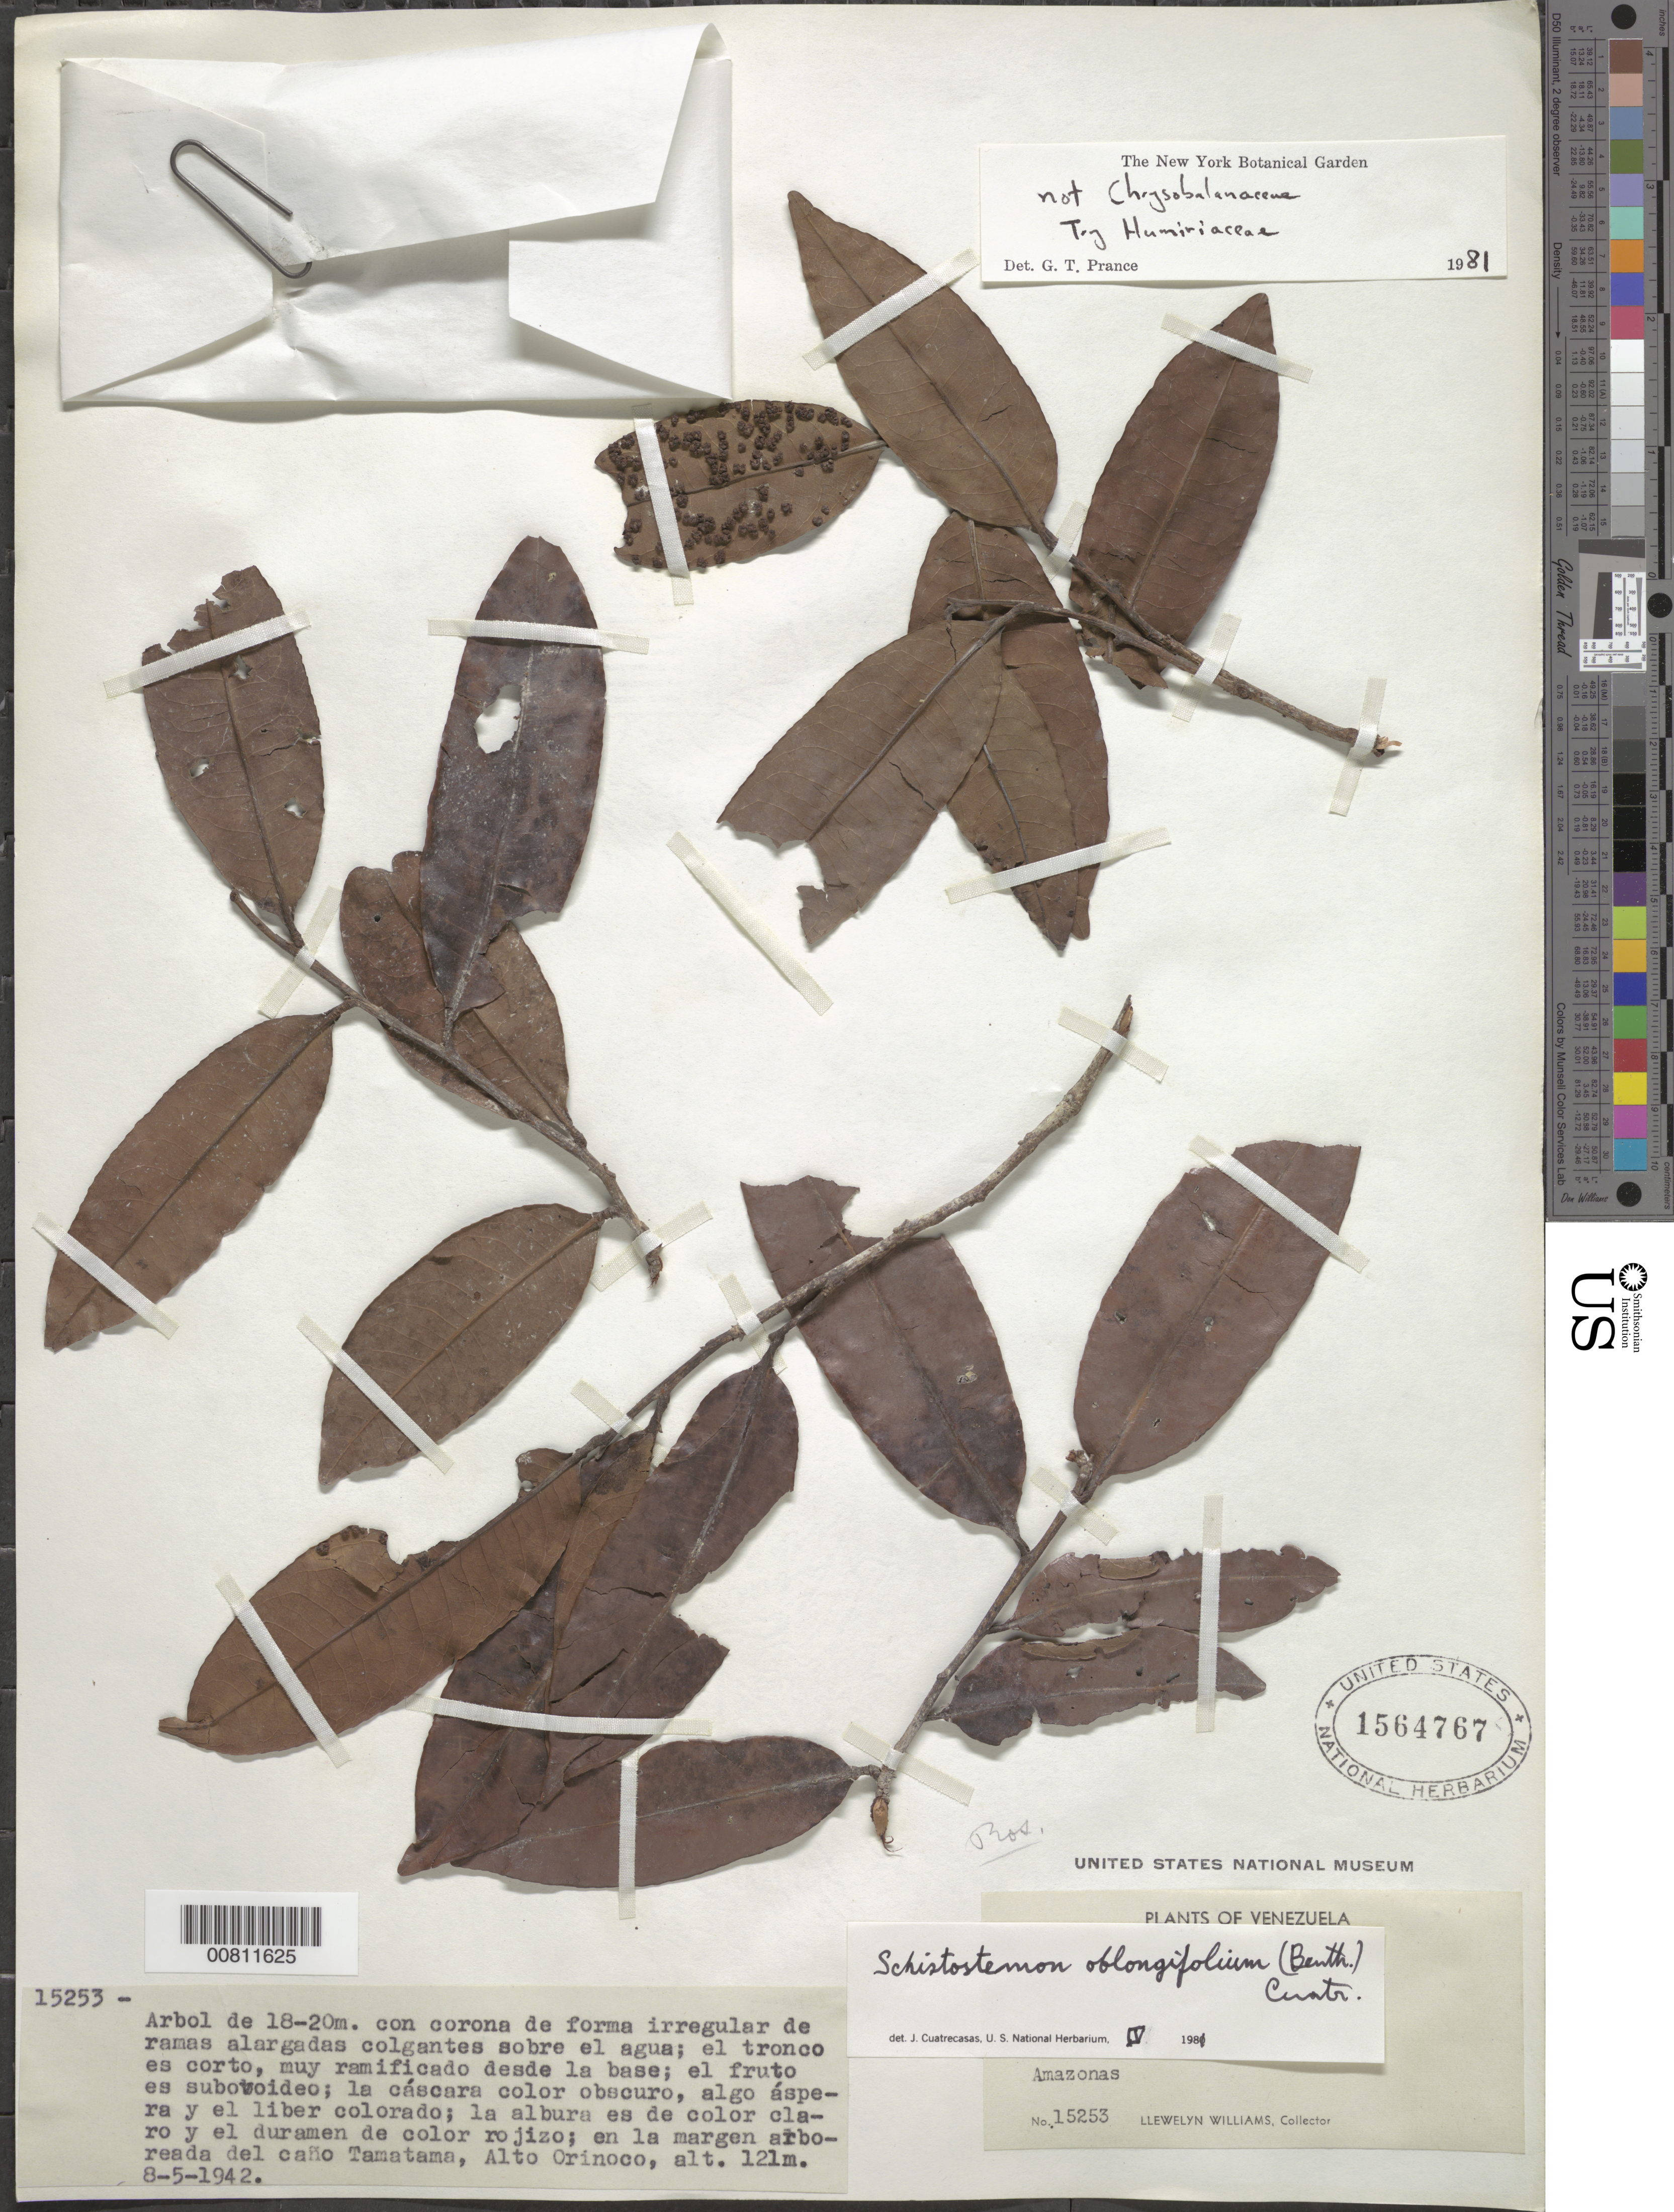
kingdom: Plantae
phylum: Tracheophyta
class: Magnoliopsida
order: Malpighiales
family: Humiriaceae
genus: Schistostemon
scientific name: Schistostemon oblongifolius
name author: (Benth.) Cuatrec.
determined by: Cuatrecasas, J.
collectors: Ll. Williams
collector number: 15253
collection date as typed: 8-May-42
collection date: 1942-05-08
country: Venezuela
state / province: Amazonas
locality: Tamatama, Alto Río Orinoco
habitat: Margen arboreada del caño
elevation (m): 121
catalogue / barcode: US 1564767